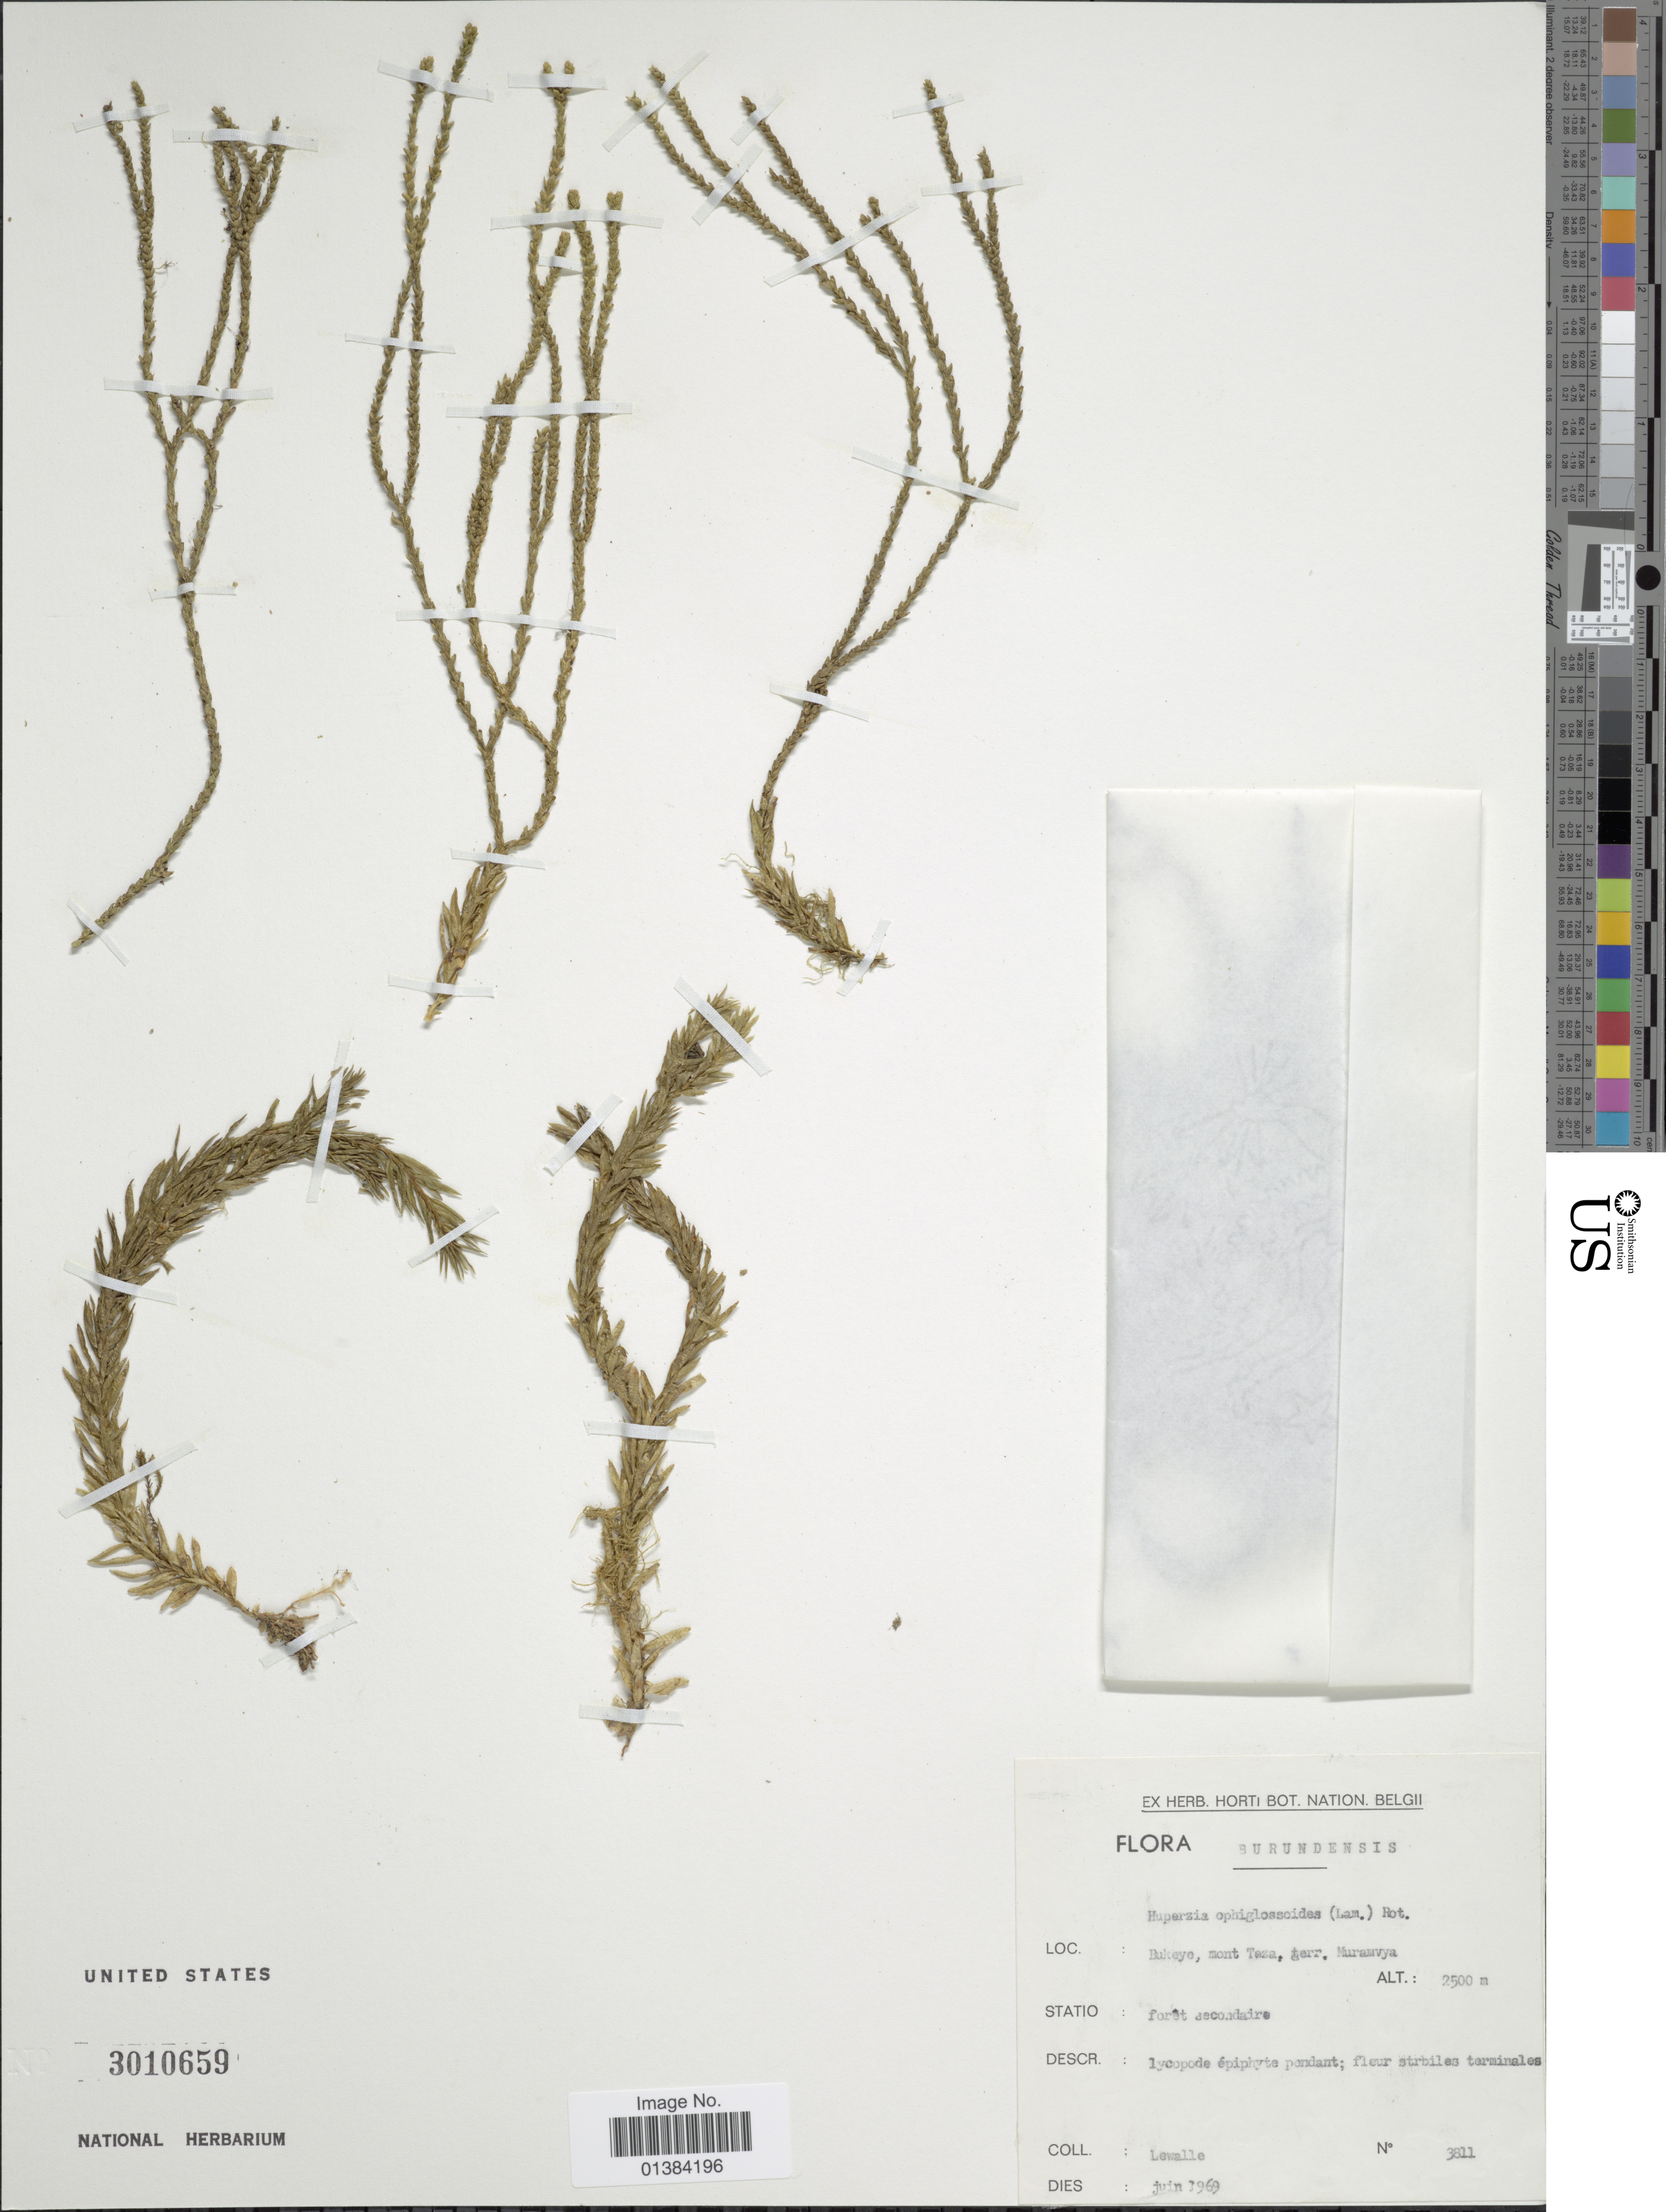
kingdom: Plantae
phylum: Tracheophyta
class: Lycopodiopsida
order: Lycopodiales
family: Lycopodiaceae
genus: Phlegmariurus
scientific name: Phlegmariurus ophioglossoides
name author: (Lam.) A. R. Field & Bostock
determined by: Field, A. R.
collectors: Lewalle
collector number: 3811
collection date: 1969-06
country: Burundi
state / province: Muramvya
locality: Bukeye, mont Teza.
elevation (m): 2500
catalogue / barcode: US 3010659